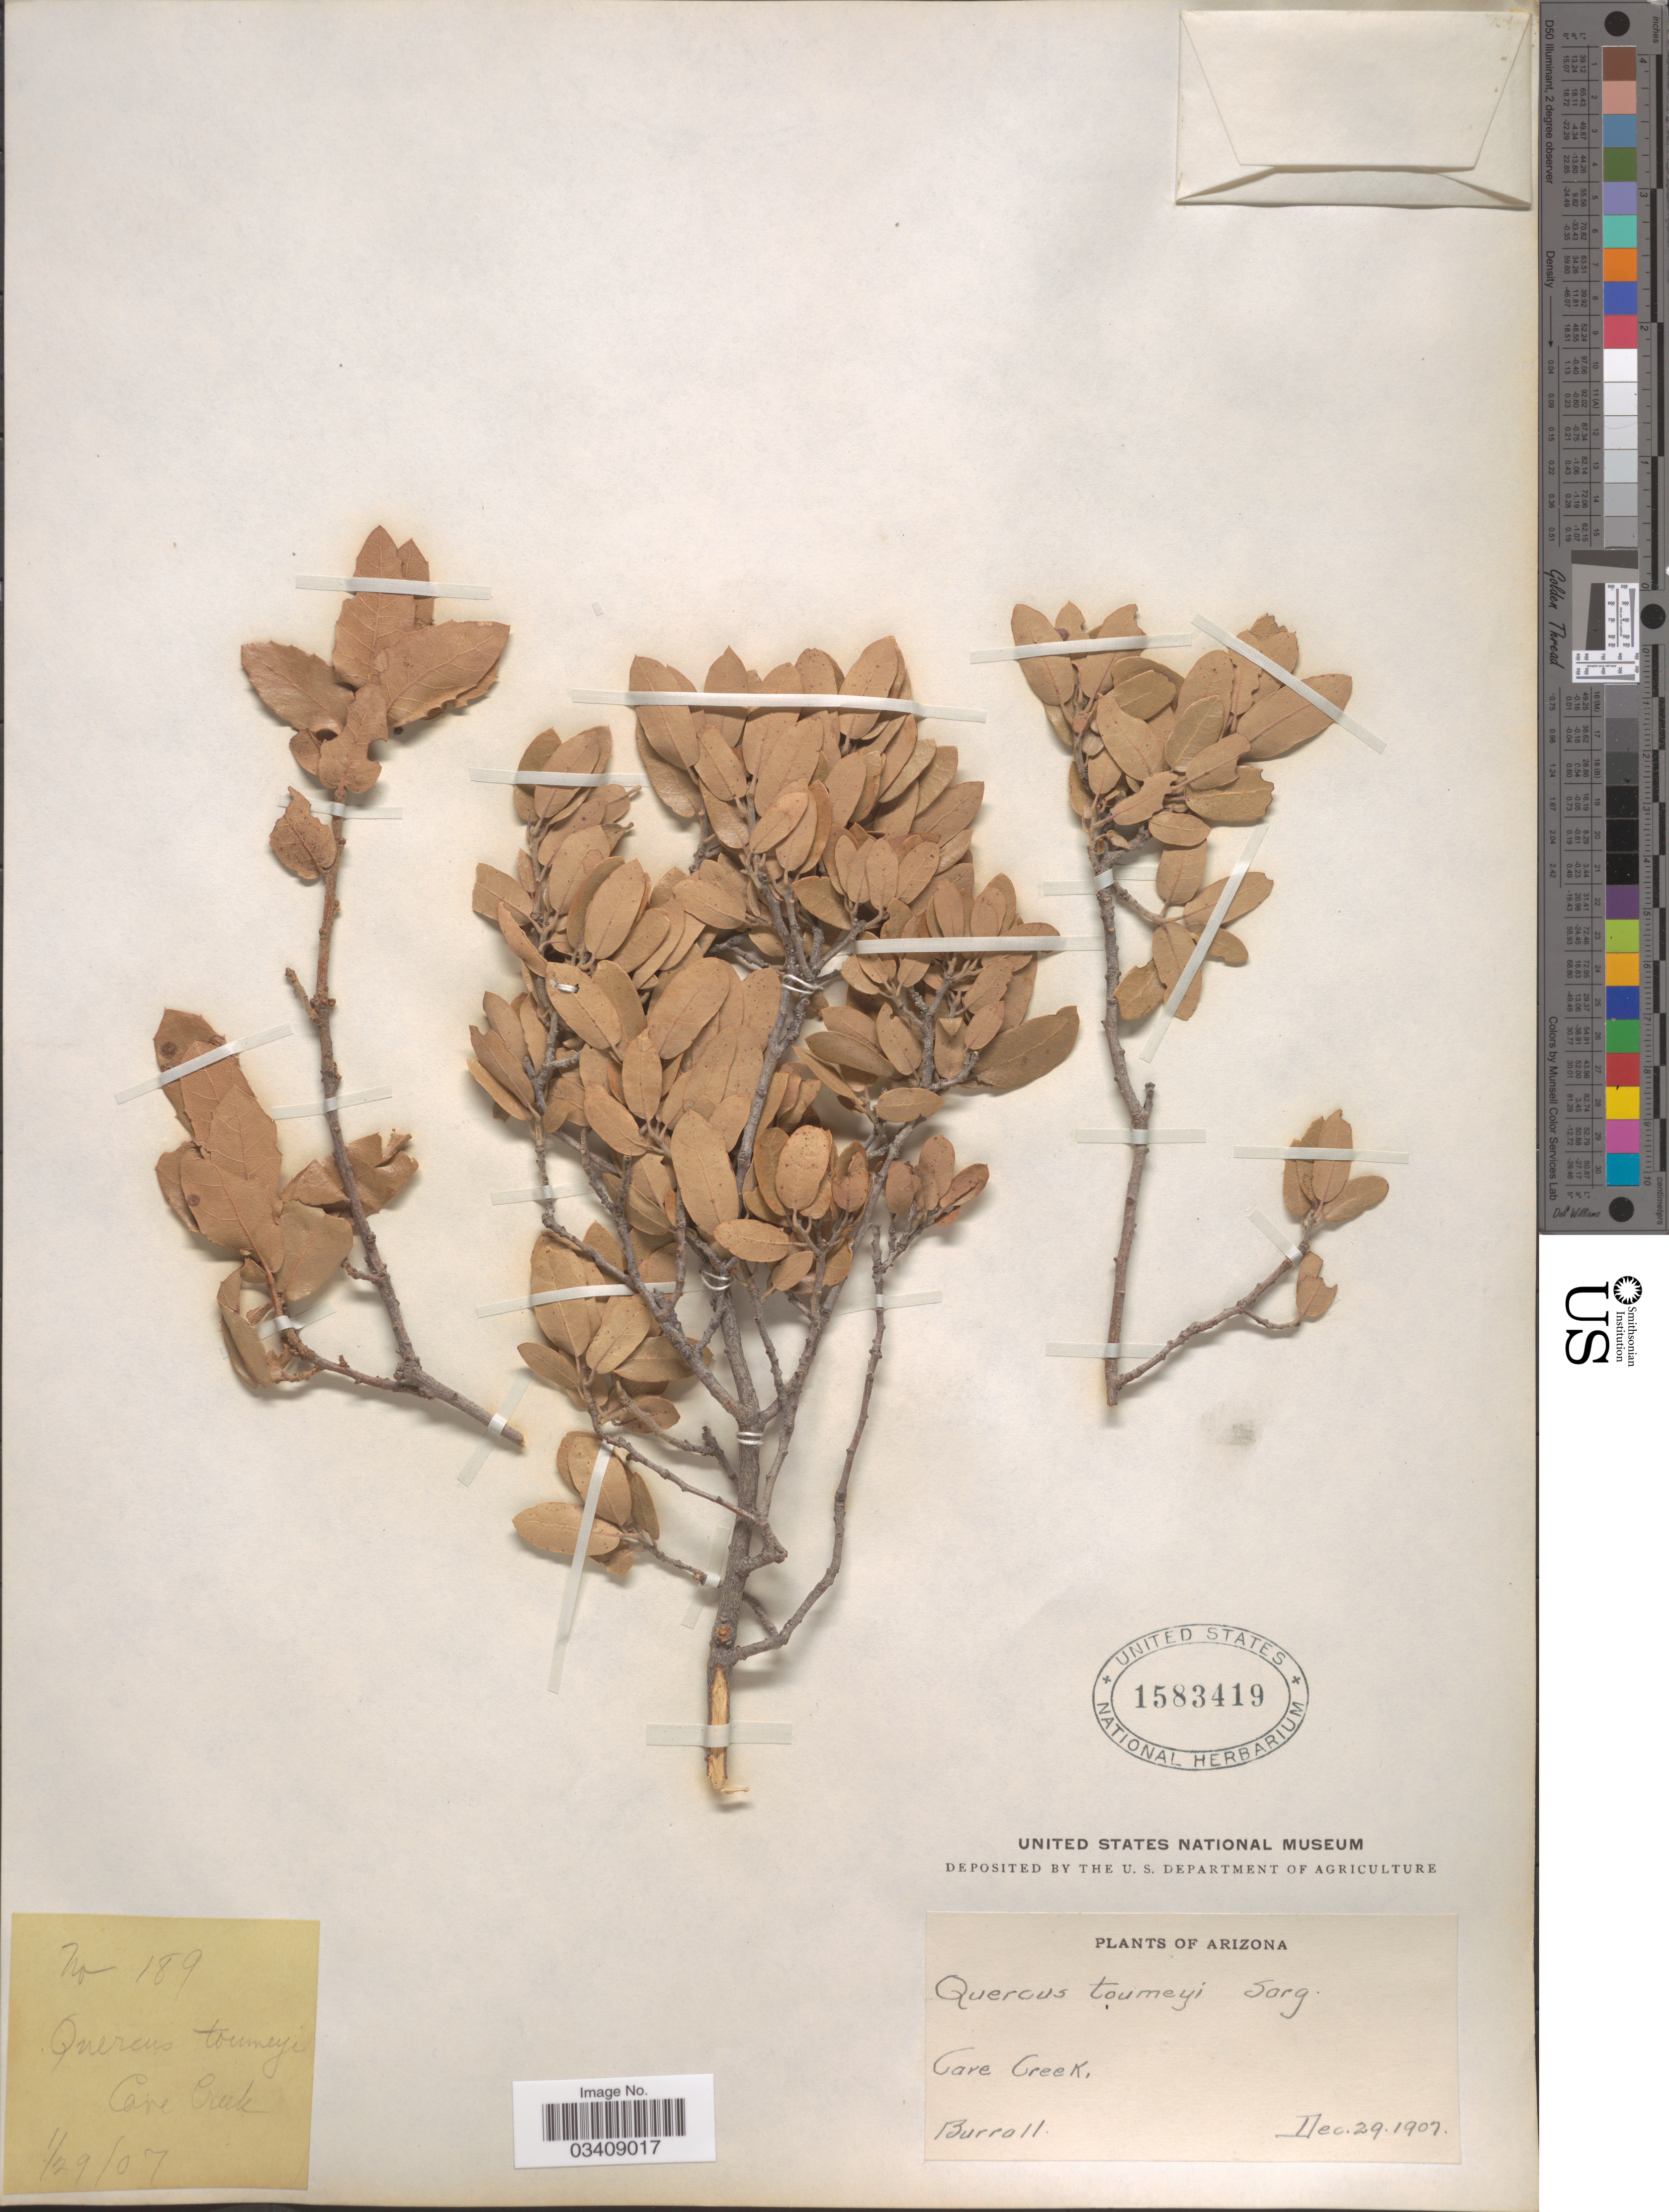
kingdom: Plantae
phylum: Tracheophyta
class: Magnoliopsida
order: Fagales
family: Fagaceae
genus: Quercus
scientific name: Quercus toumeyi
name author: Sarg.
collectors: Burrall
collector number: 189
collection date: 1907-12-29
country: United States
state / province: Arizona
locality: Care Creek.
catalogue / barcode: US 1583419